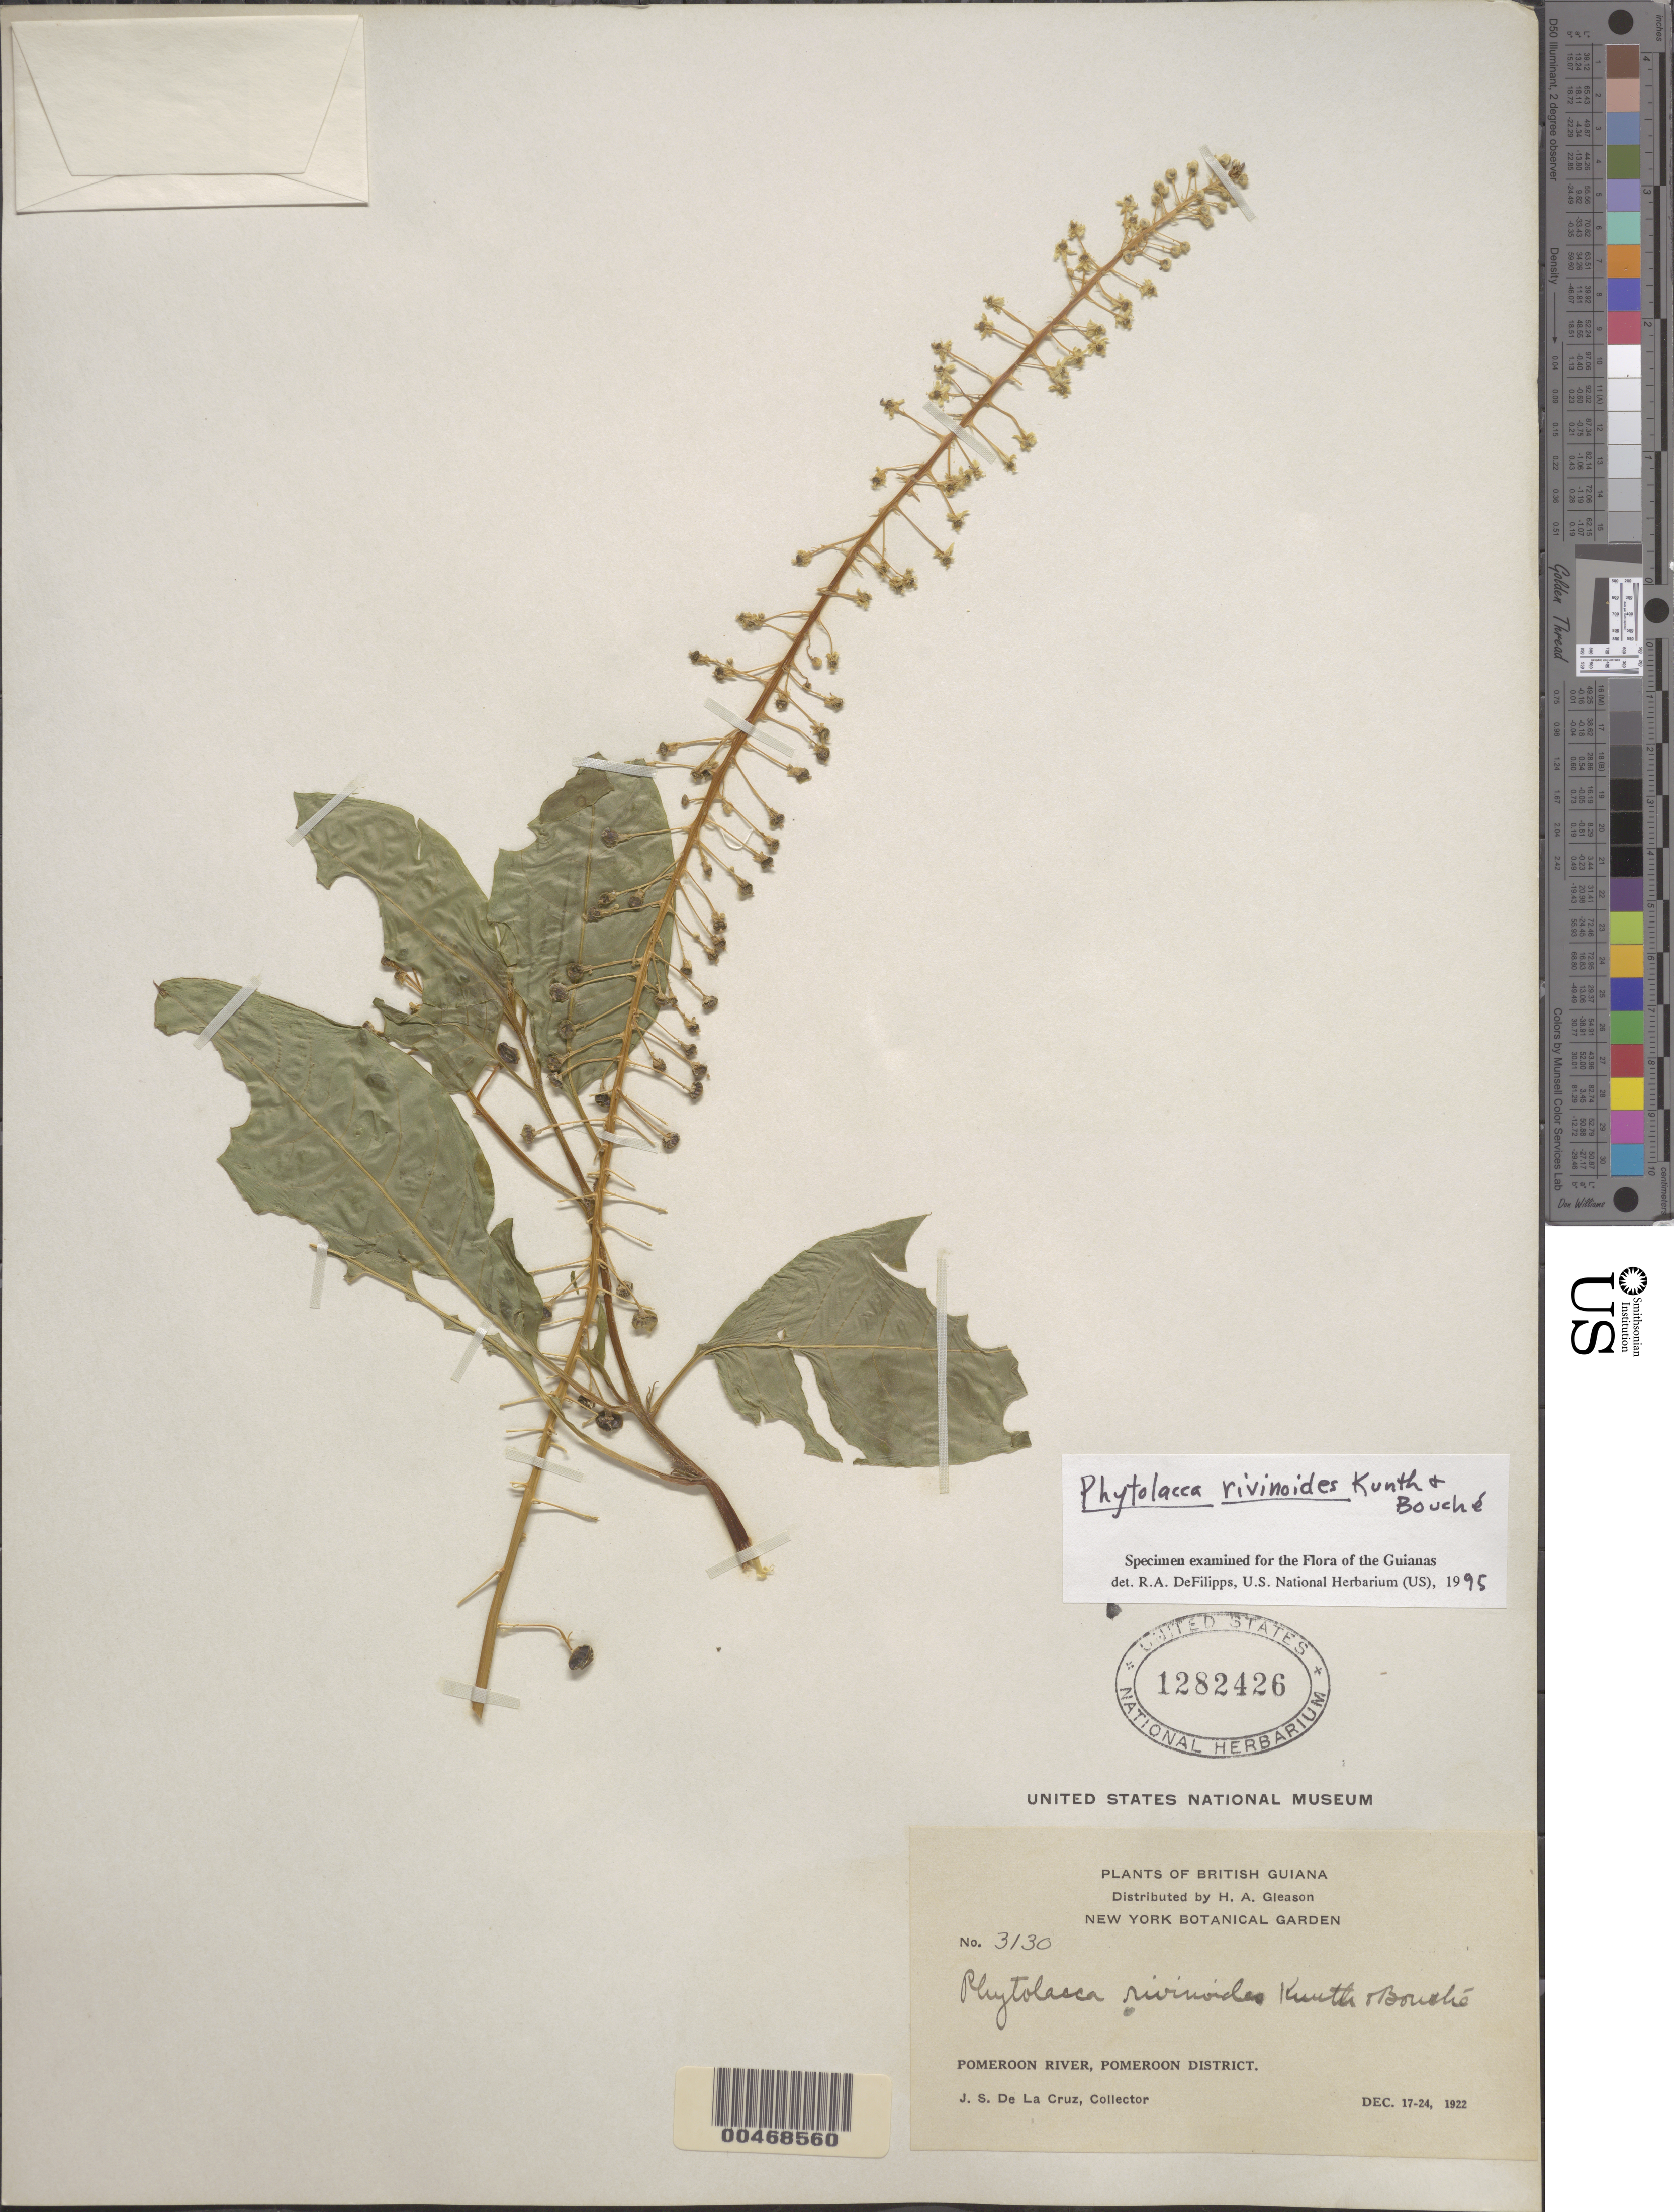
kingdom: Plantae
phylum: Tracheophyta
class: Magnoliopsida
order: Caryophyllales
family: Phytolaccaceae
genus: Phytolacca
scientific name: Phytolacca rivinoides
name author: Kunth & C.D. Bouché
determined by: DeFilipps, R. A.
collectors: J. S. de la Cruz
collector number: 3130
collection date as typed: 17 Dec 1922 to 24 Dec 1922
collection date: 1922-12-17/1922-12-24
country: Guyana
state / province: Pomeroon-Supenaam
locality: Pomeroon River. [In former West Demerara-Essequibo Coast Region.]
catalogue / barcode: US 1282426